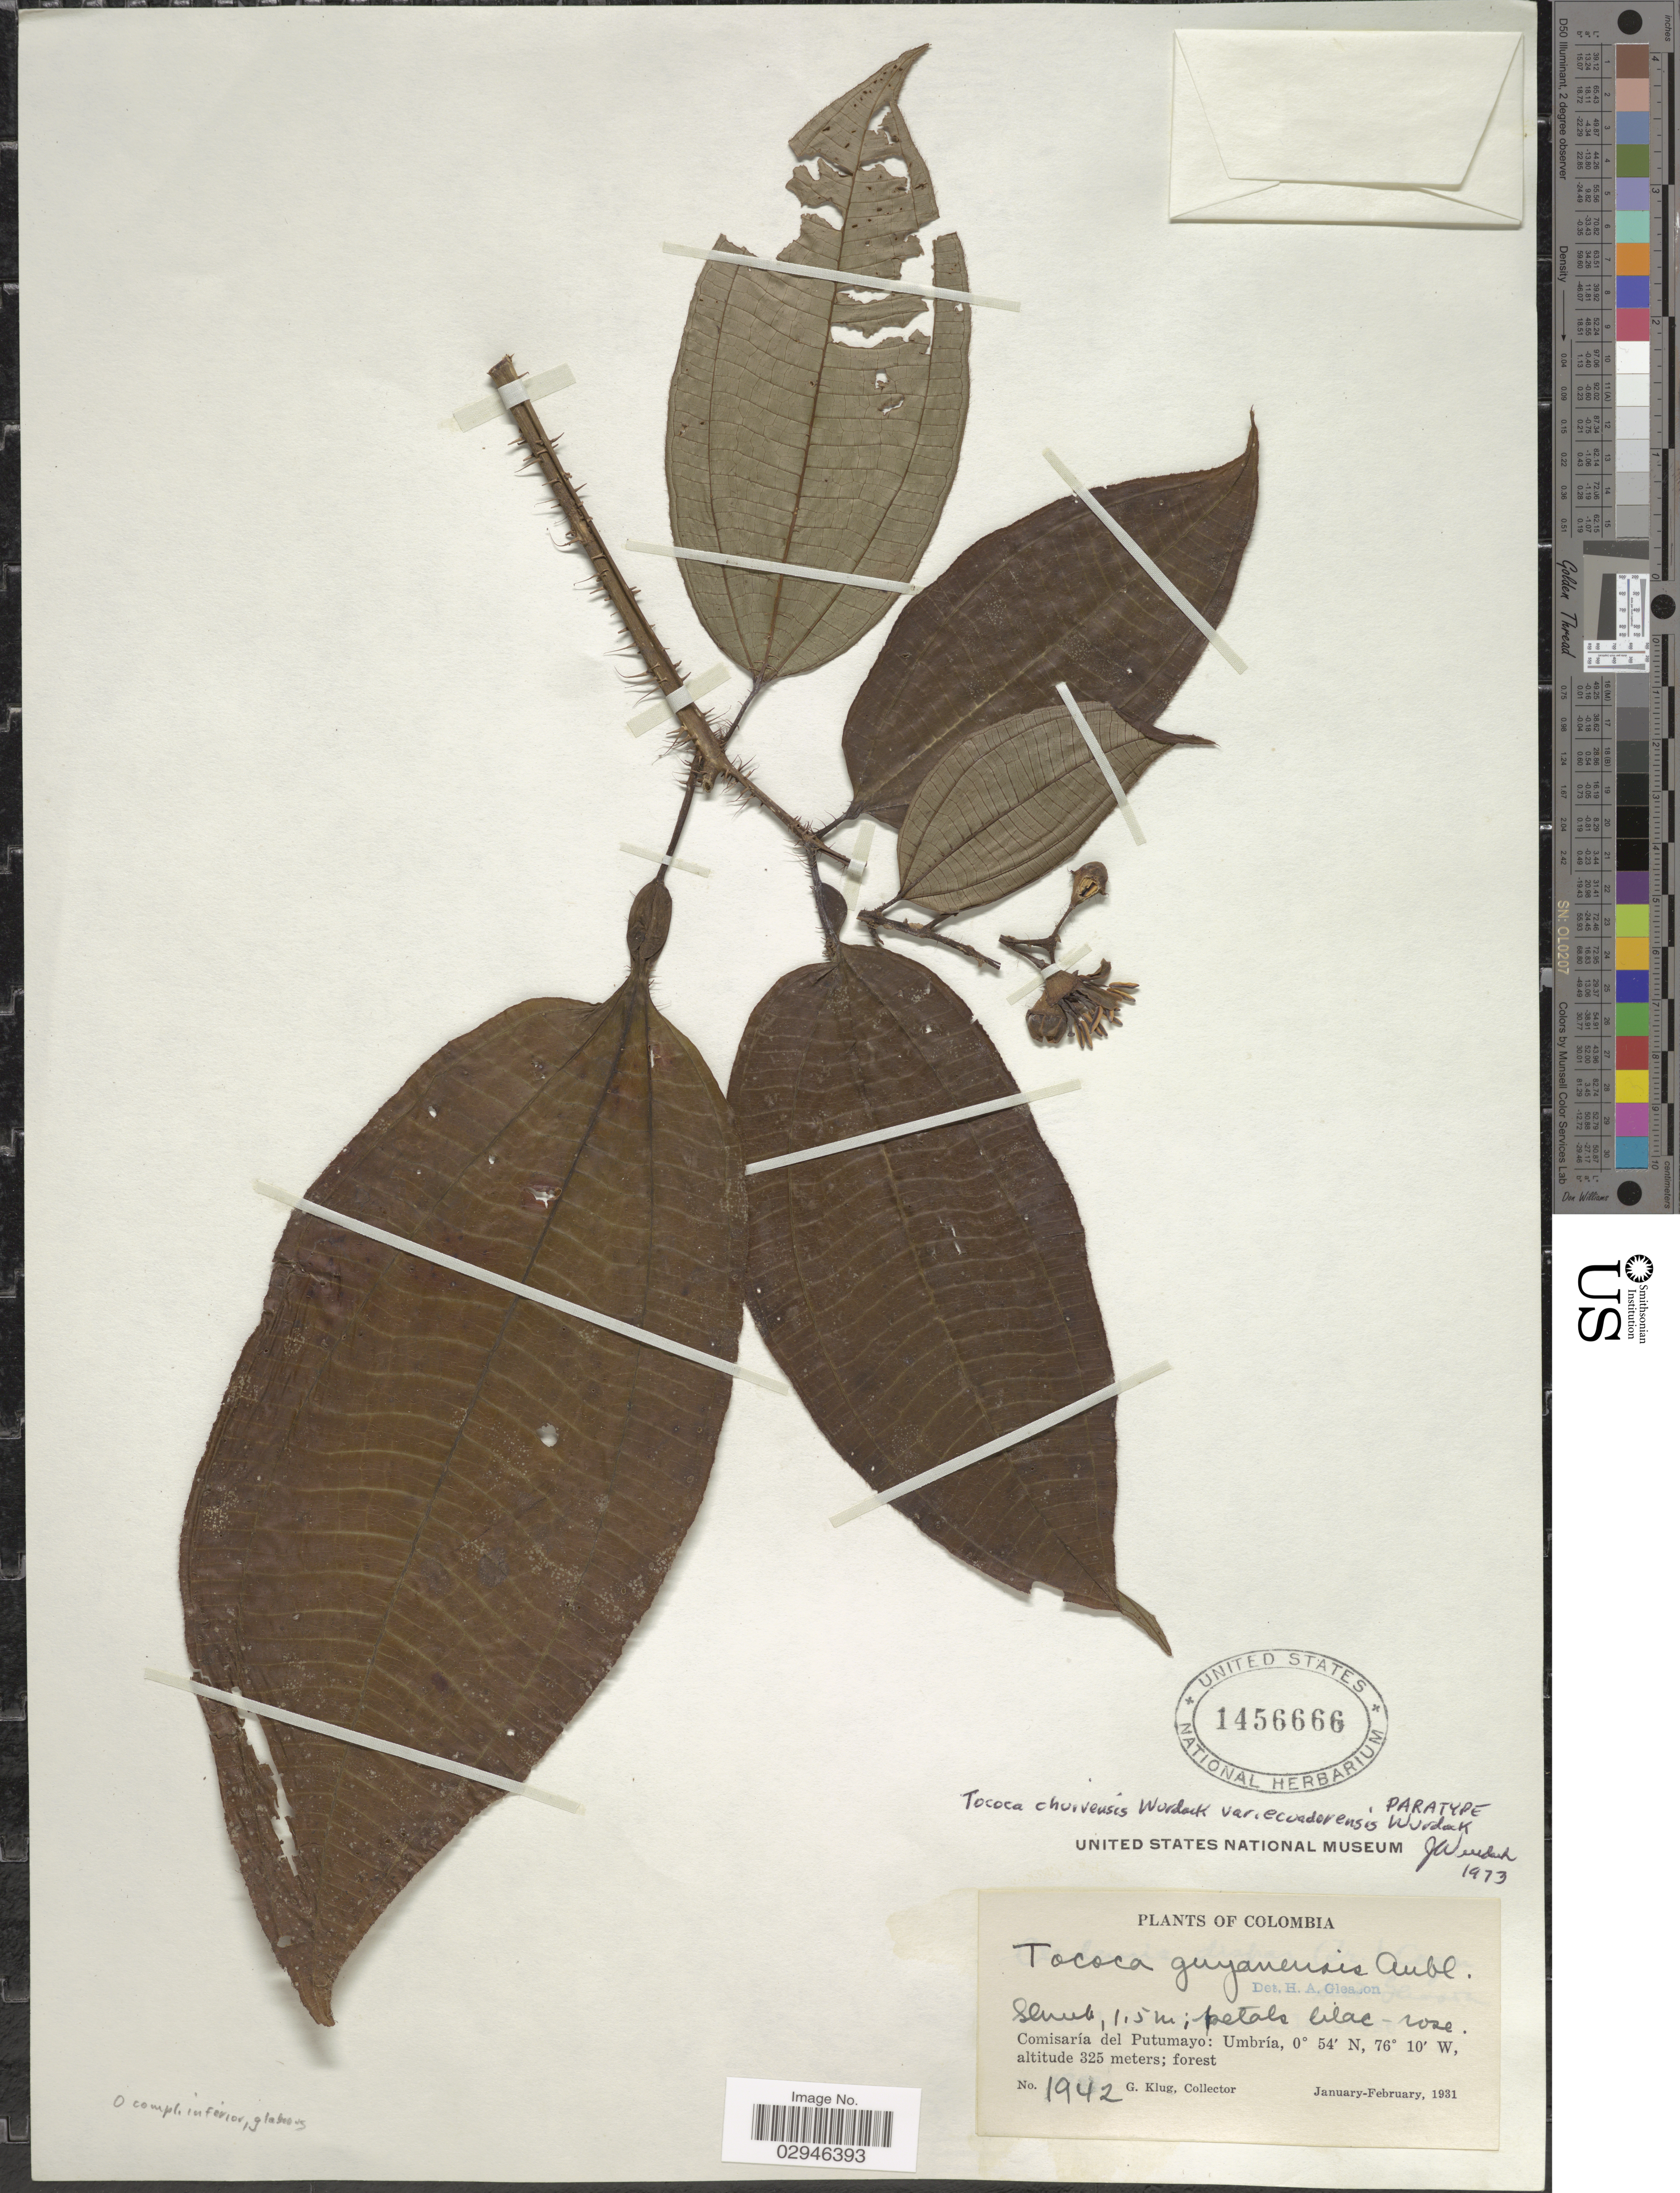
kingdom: Plantae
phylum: Tracheophyta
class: Magnoliopsida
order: Myrtales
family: Melastomataceae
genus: Tococa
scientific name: Tococa chuivensis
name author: Wurdack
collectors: G. Klug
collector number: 1942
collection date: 1931-01/1931-02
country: Colombia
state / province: Putumayo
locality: Comisaría del Putumayo: Umbría.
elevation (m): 325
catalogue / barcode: US 1456666